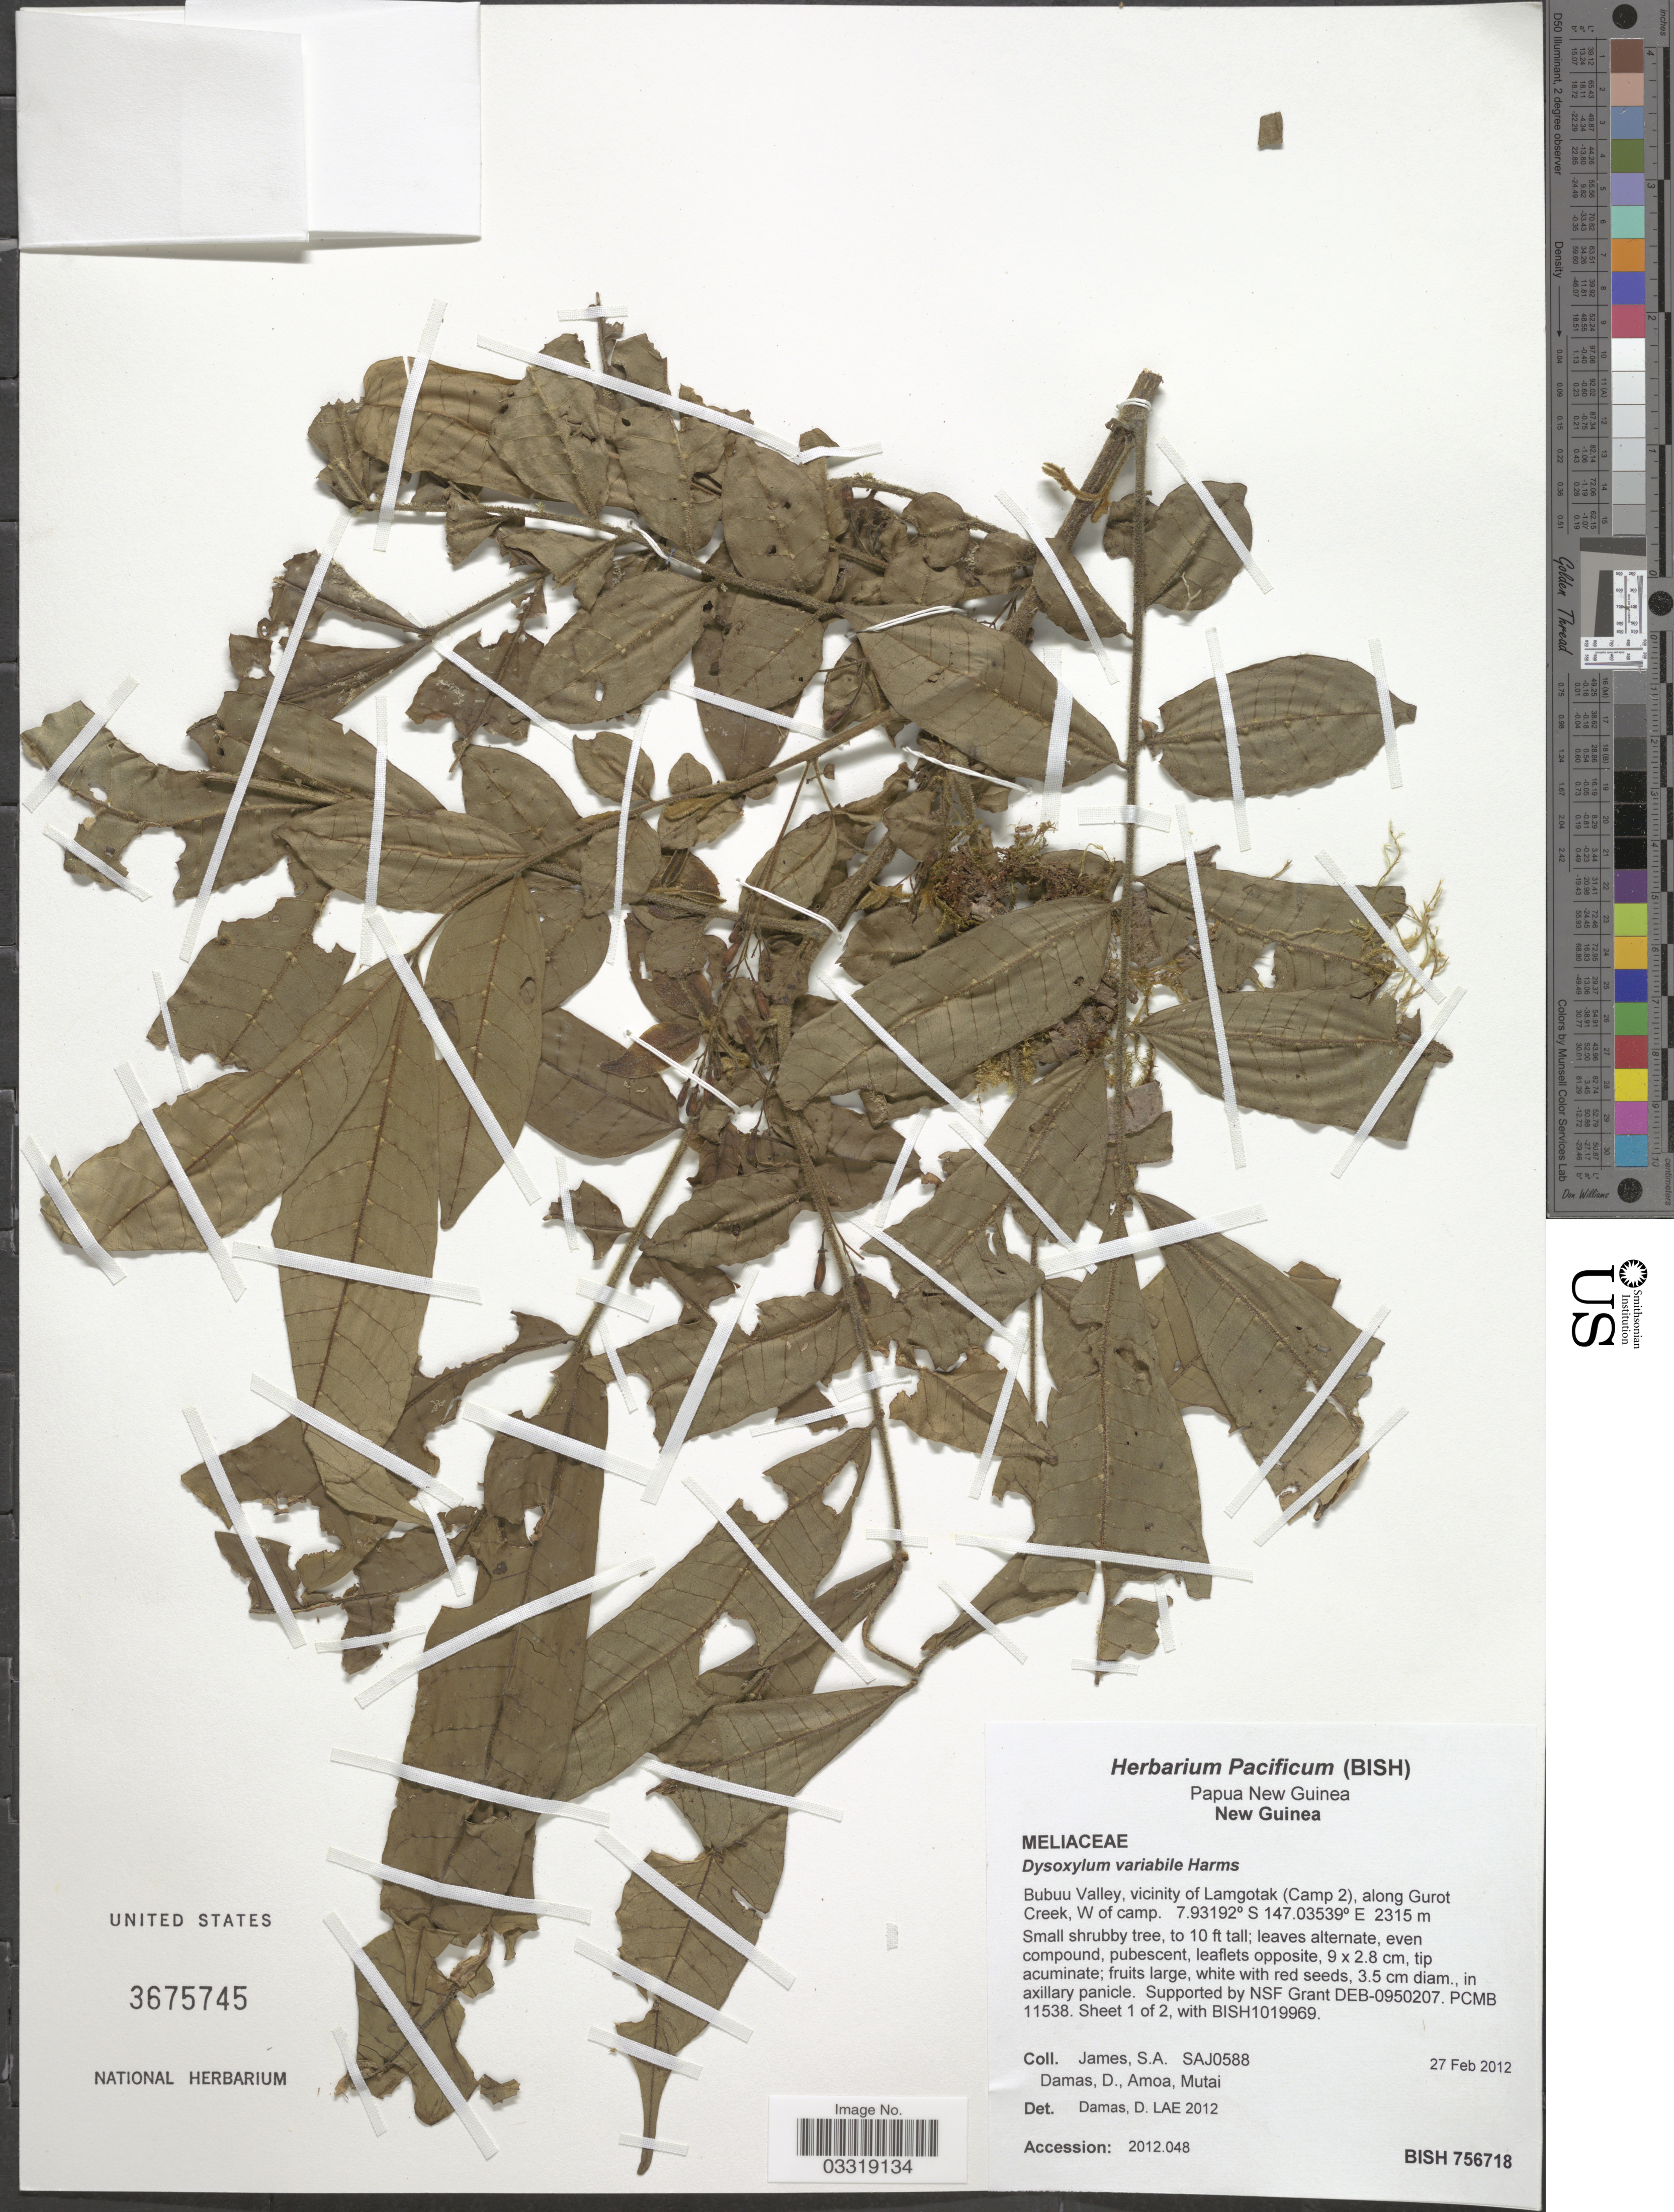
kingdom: Plantae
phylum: Tracheophyta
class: Magnoliopsida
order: Sapindales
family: Meliaceae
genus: Didymocheton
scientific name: Didymocheton variabilis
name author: (Harms) Holzmeyer & Mabb.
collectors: S. James, D. Damas & M. Amoa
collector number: SAJ0588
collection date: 2012-02-27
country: Papua New Guinea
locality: New Guinea. Bubuu Valley, vicinity of Lamgotak (Camp 2), along Gurot Creek, W of camp.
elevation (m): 2315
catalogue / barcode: US 3675745